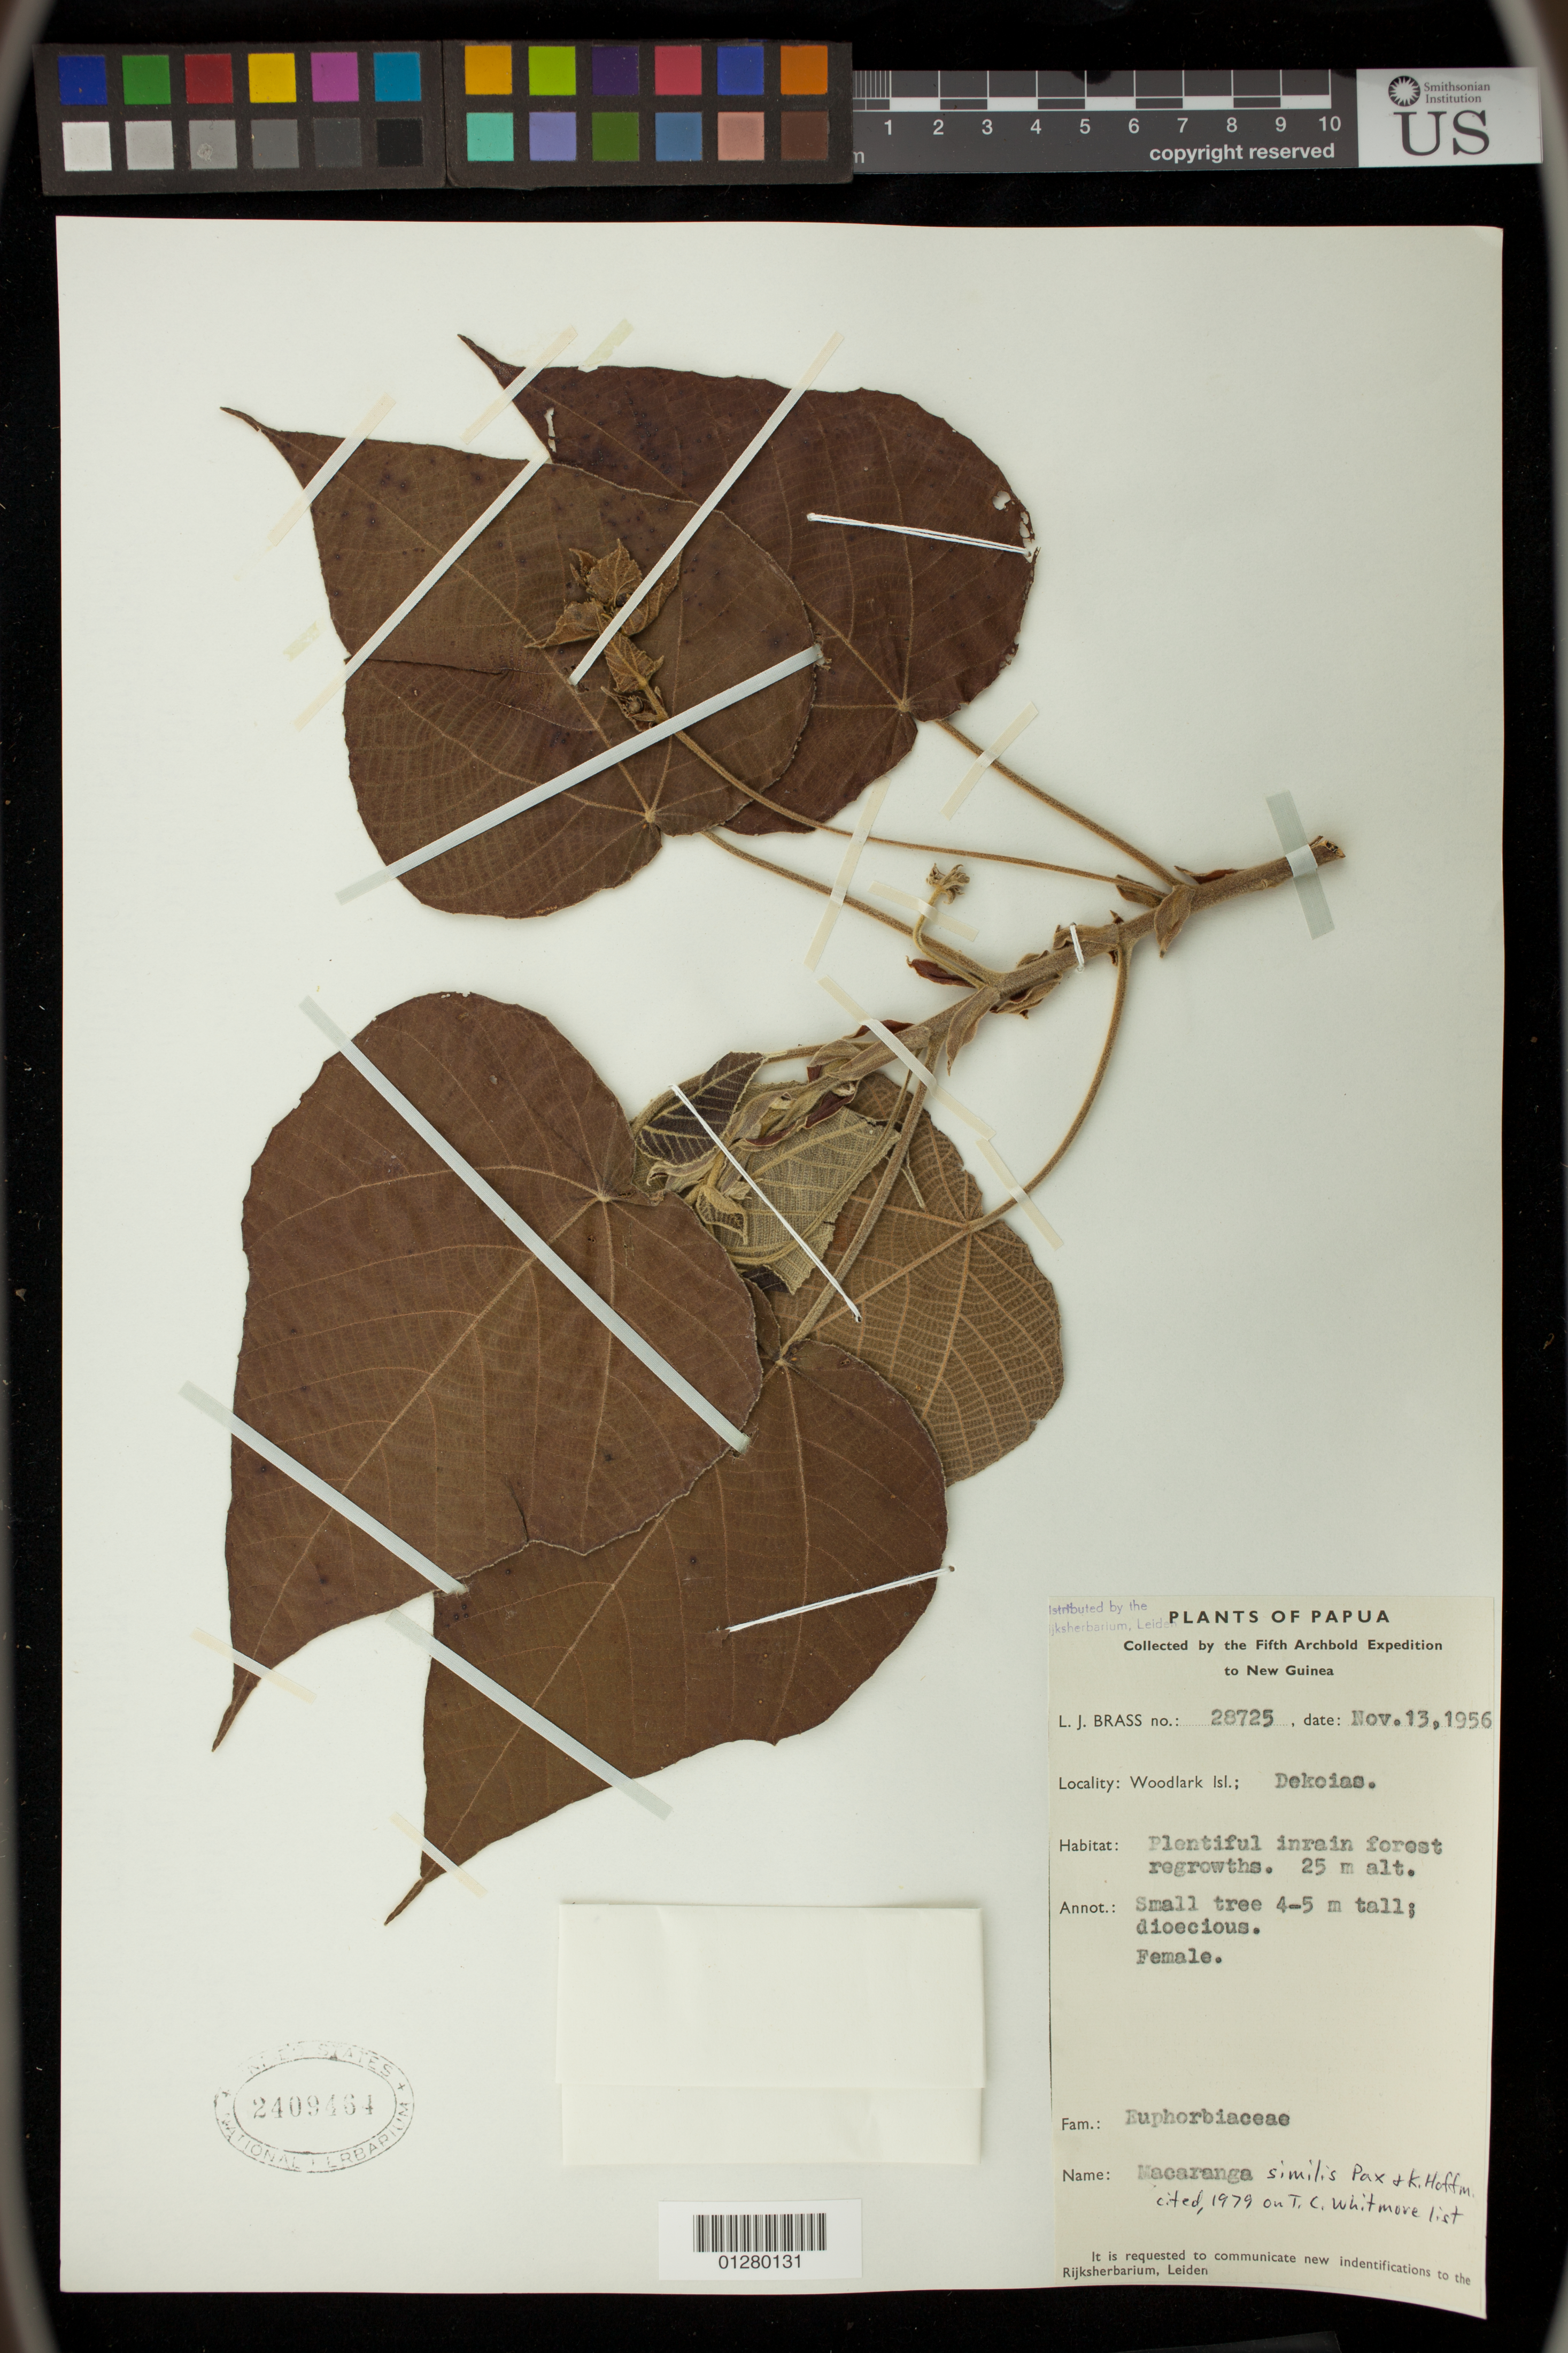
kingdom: Plantae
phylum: Tracheophyta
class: Magnoliopsida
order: Malpighiales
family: Euphorbiaceae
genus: Macaranga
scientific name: Macaranga similis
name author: Pax & K. Hoffm.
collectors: L. J. Brass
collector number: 28725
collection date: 1956-11-13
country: Papua New Guinea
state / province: Milne Bay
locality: Woodlark Isl. Dekoias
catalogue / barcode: US 2409464